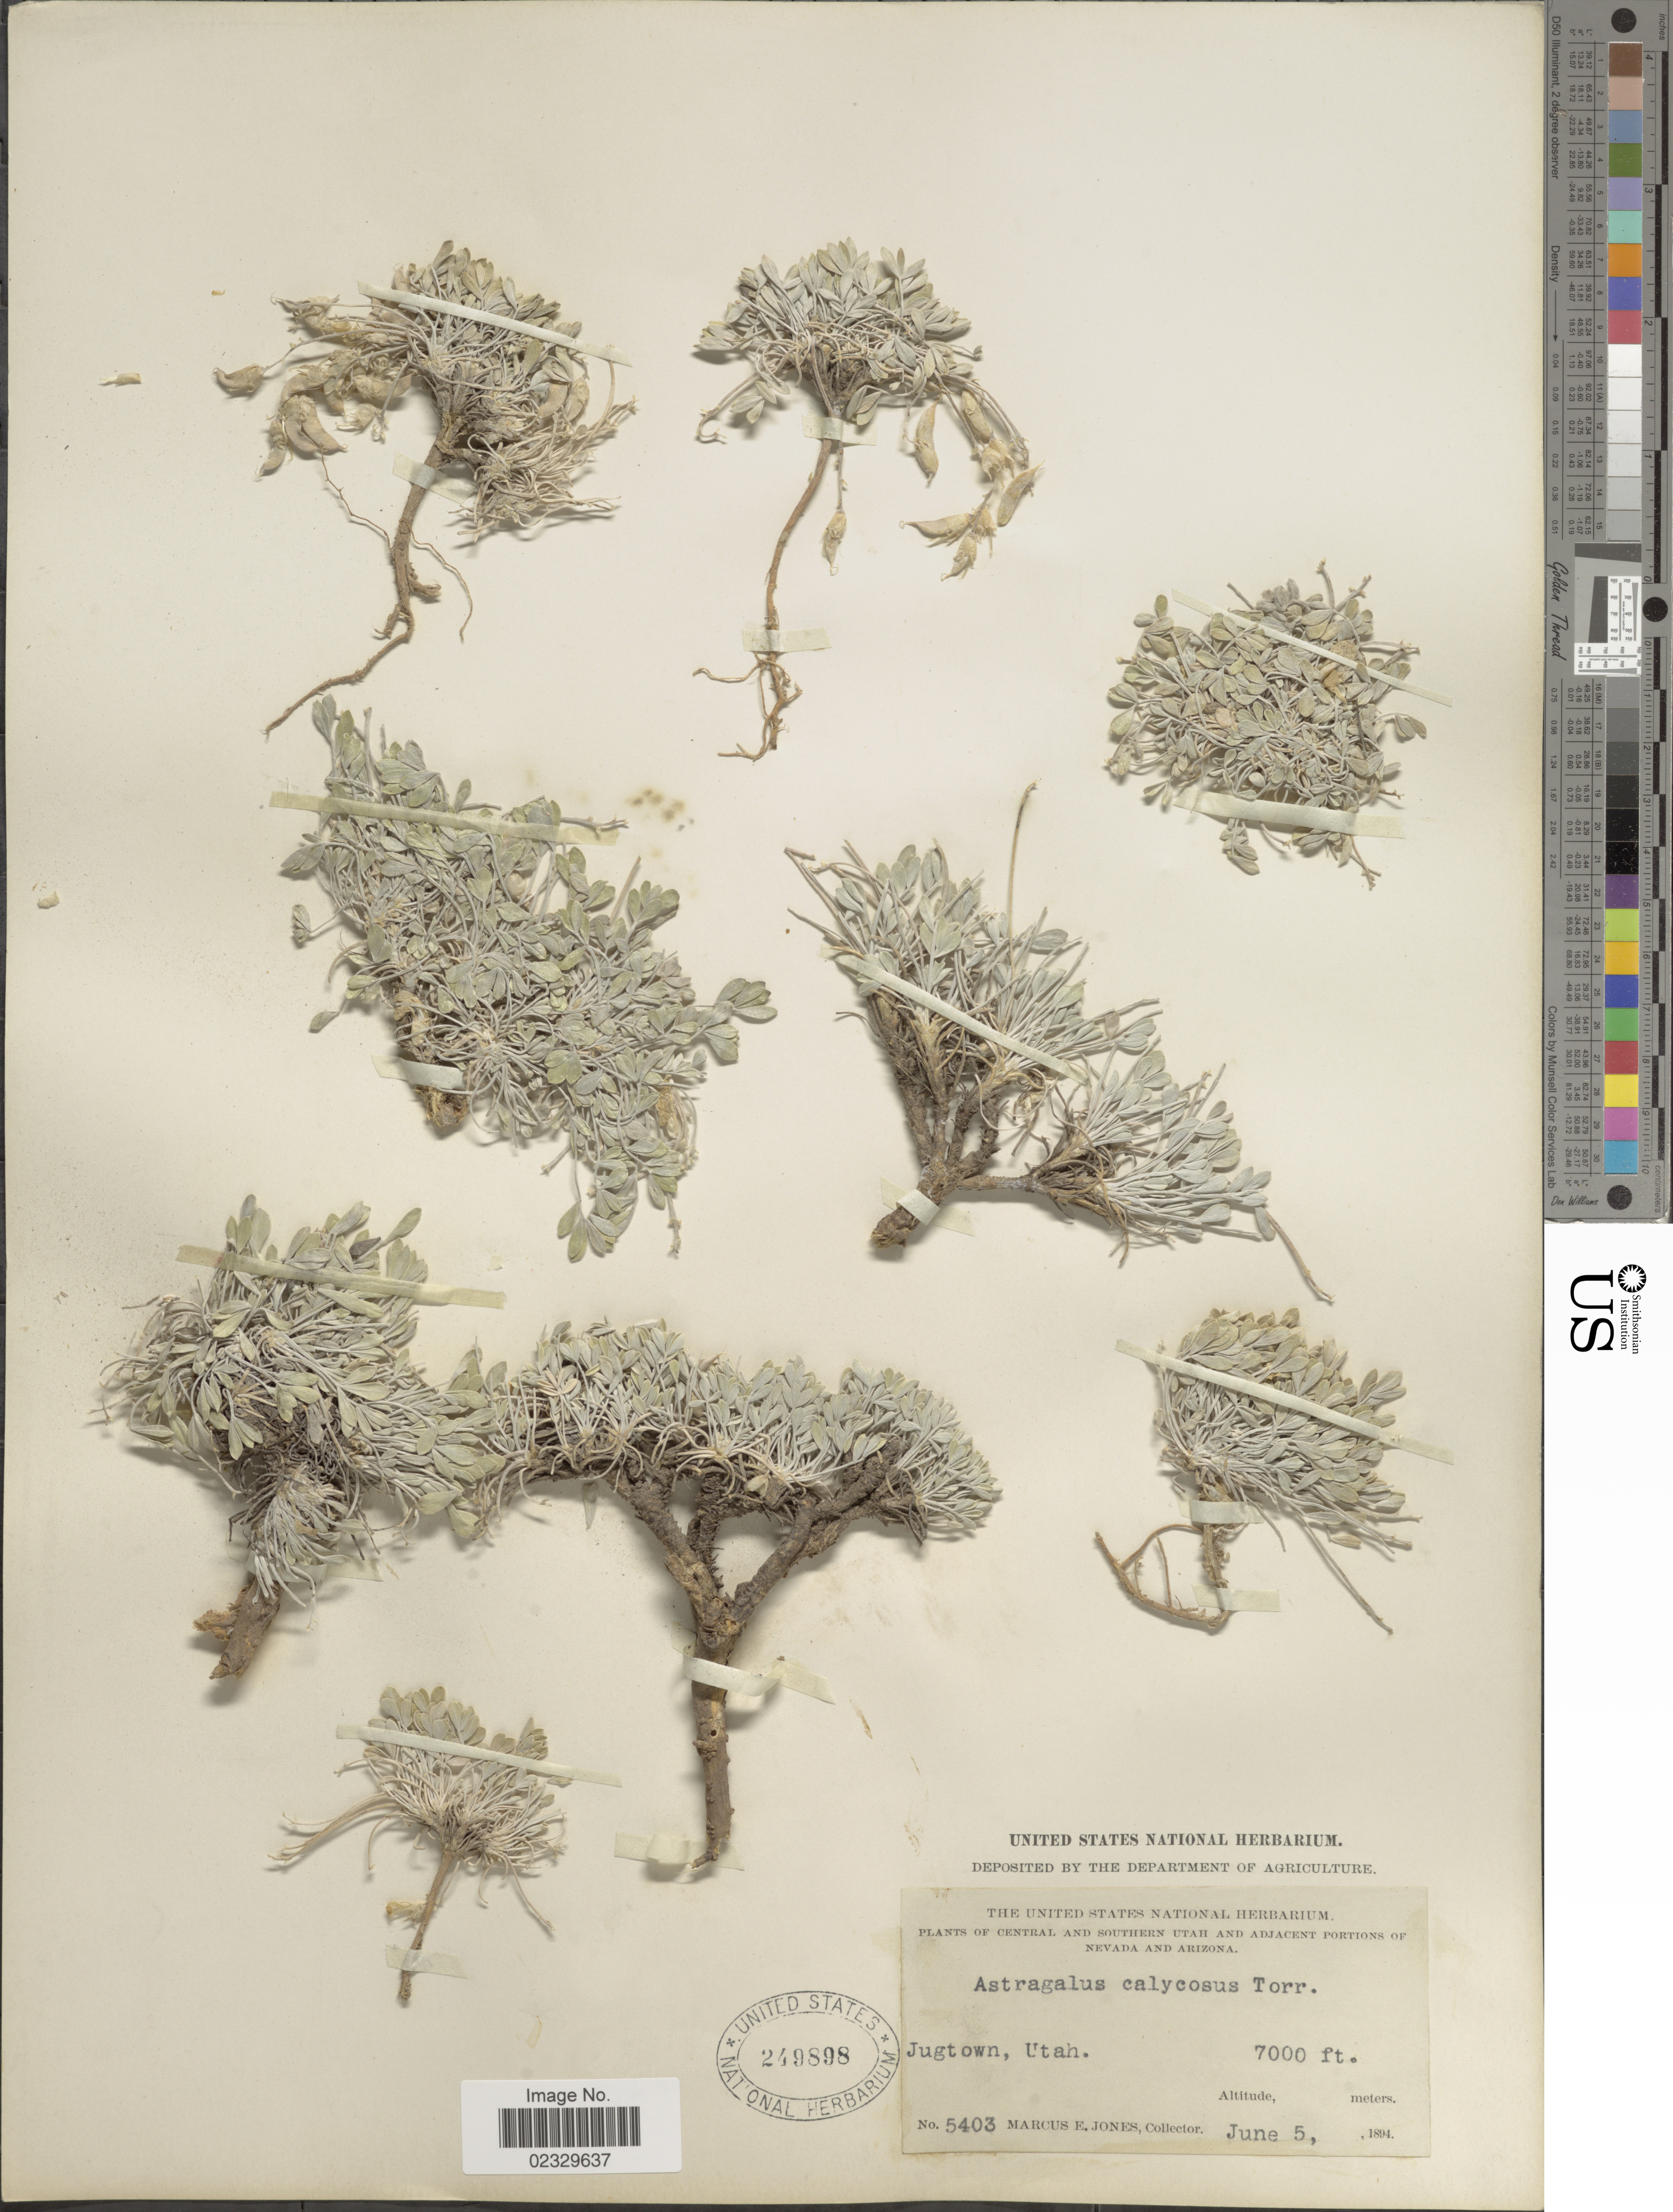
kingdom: Plantae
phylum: Tracheophyta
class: Magnoliopsida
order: Fabales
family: Fabaceae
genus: Astragalus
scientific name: Astragalus calycosus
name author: Torr. ex S. Watson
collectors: M. E. Jones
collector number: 5403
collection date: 1894-06-05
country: United States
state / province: Utah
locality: Central and southern Utah. Jugtown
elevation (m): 2134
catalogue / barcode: US 249898